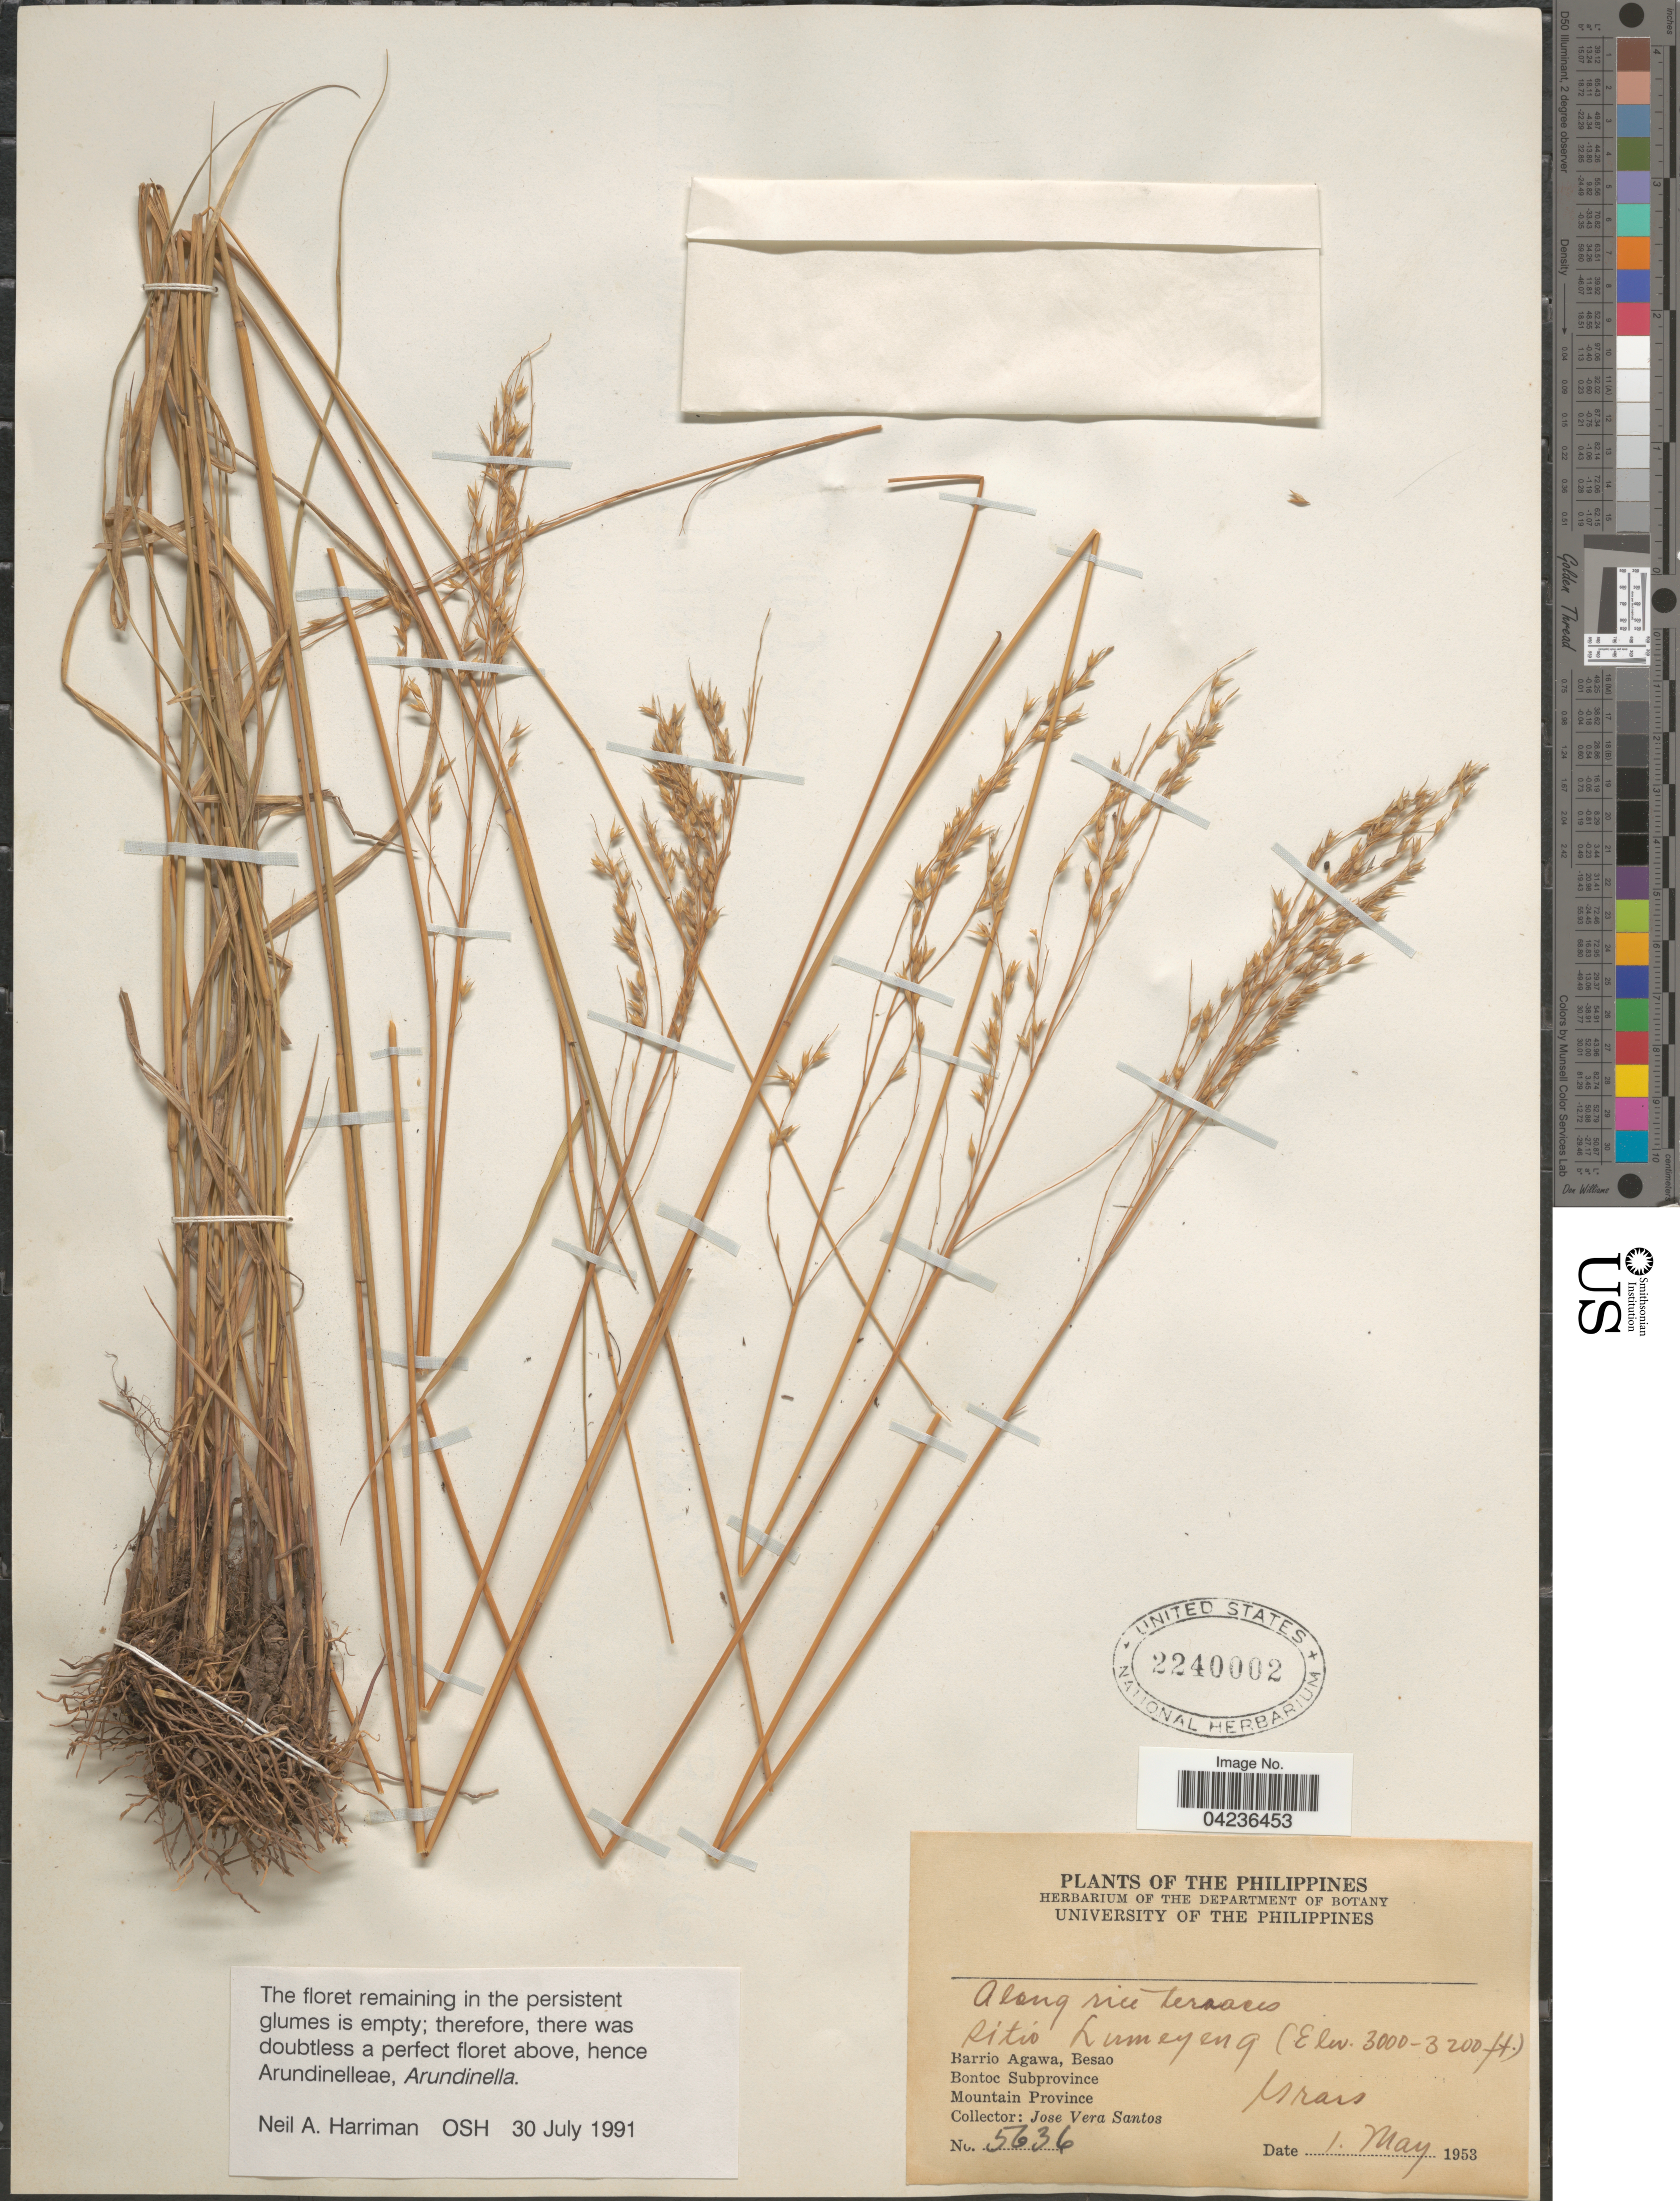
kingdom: Plantae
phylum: Tracheophyta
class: Liliopsida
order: Poales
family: Poaceae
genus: Arundinella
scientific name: Arundinella sp.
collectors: J. Santos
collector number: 5636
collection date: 1953-05-01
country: Philippines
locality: Along rice terraces. Sitio Lumeyeng. Barrio Agawa, Besao. Bontoc Subprovince. Mountain Province.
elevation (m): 914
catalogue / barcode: US 2240002